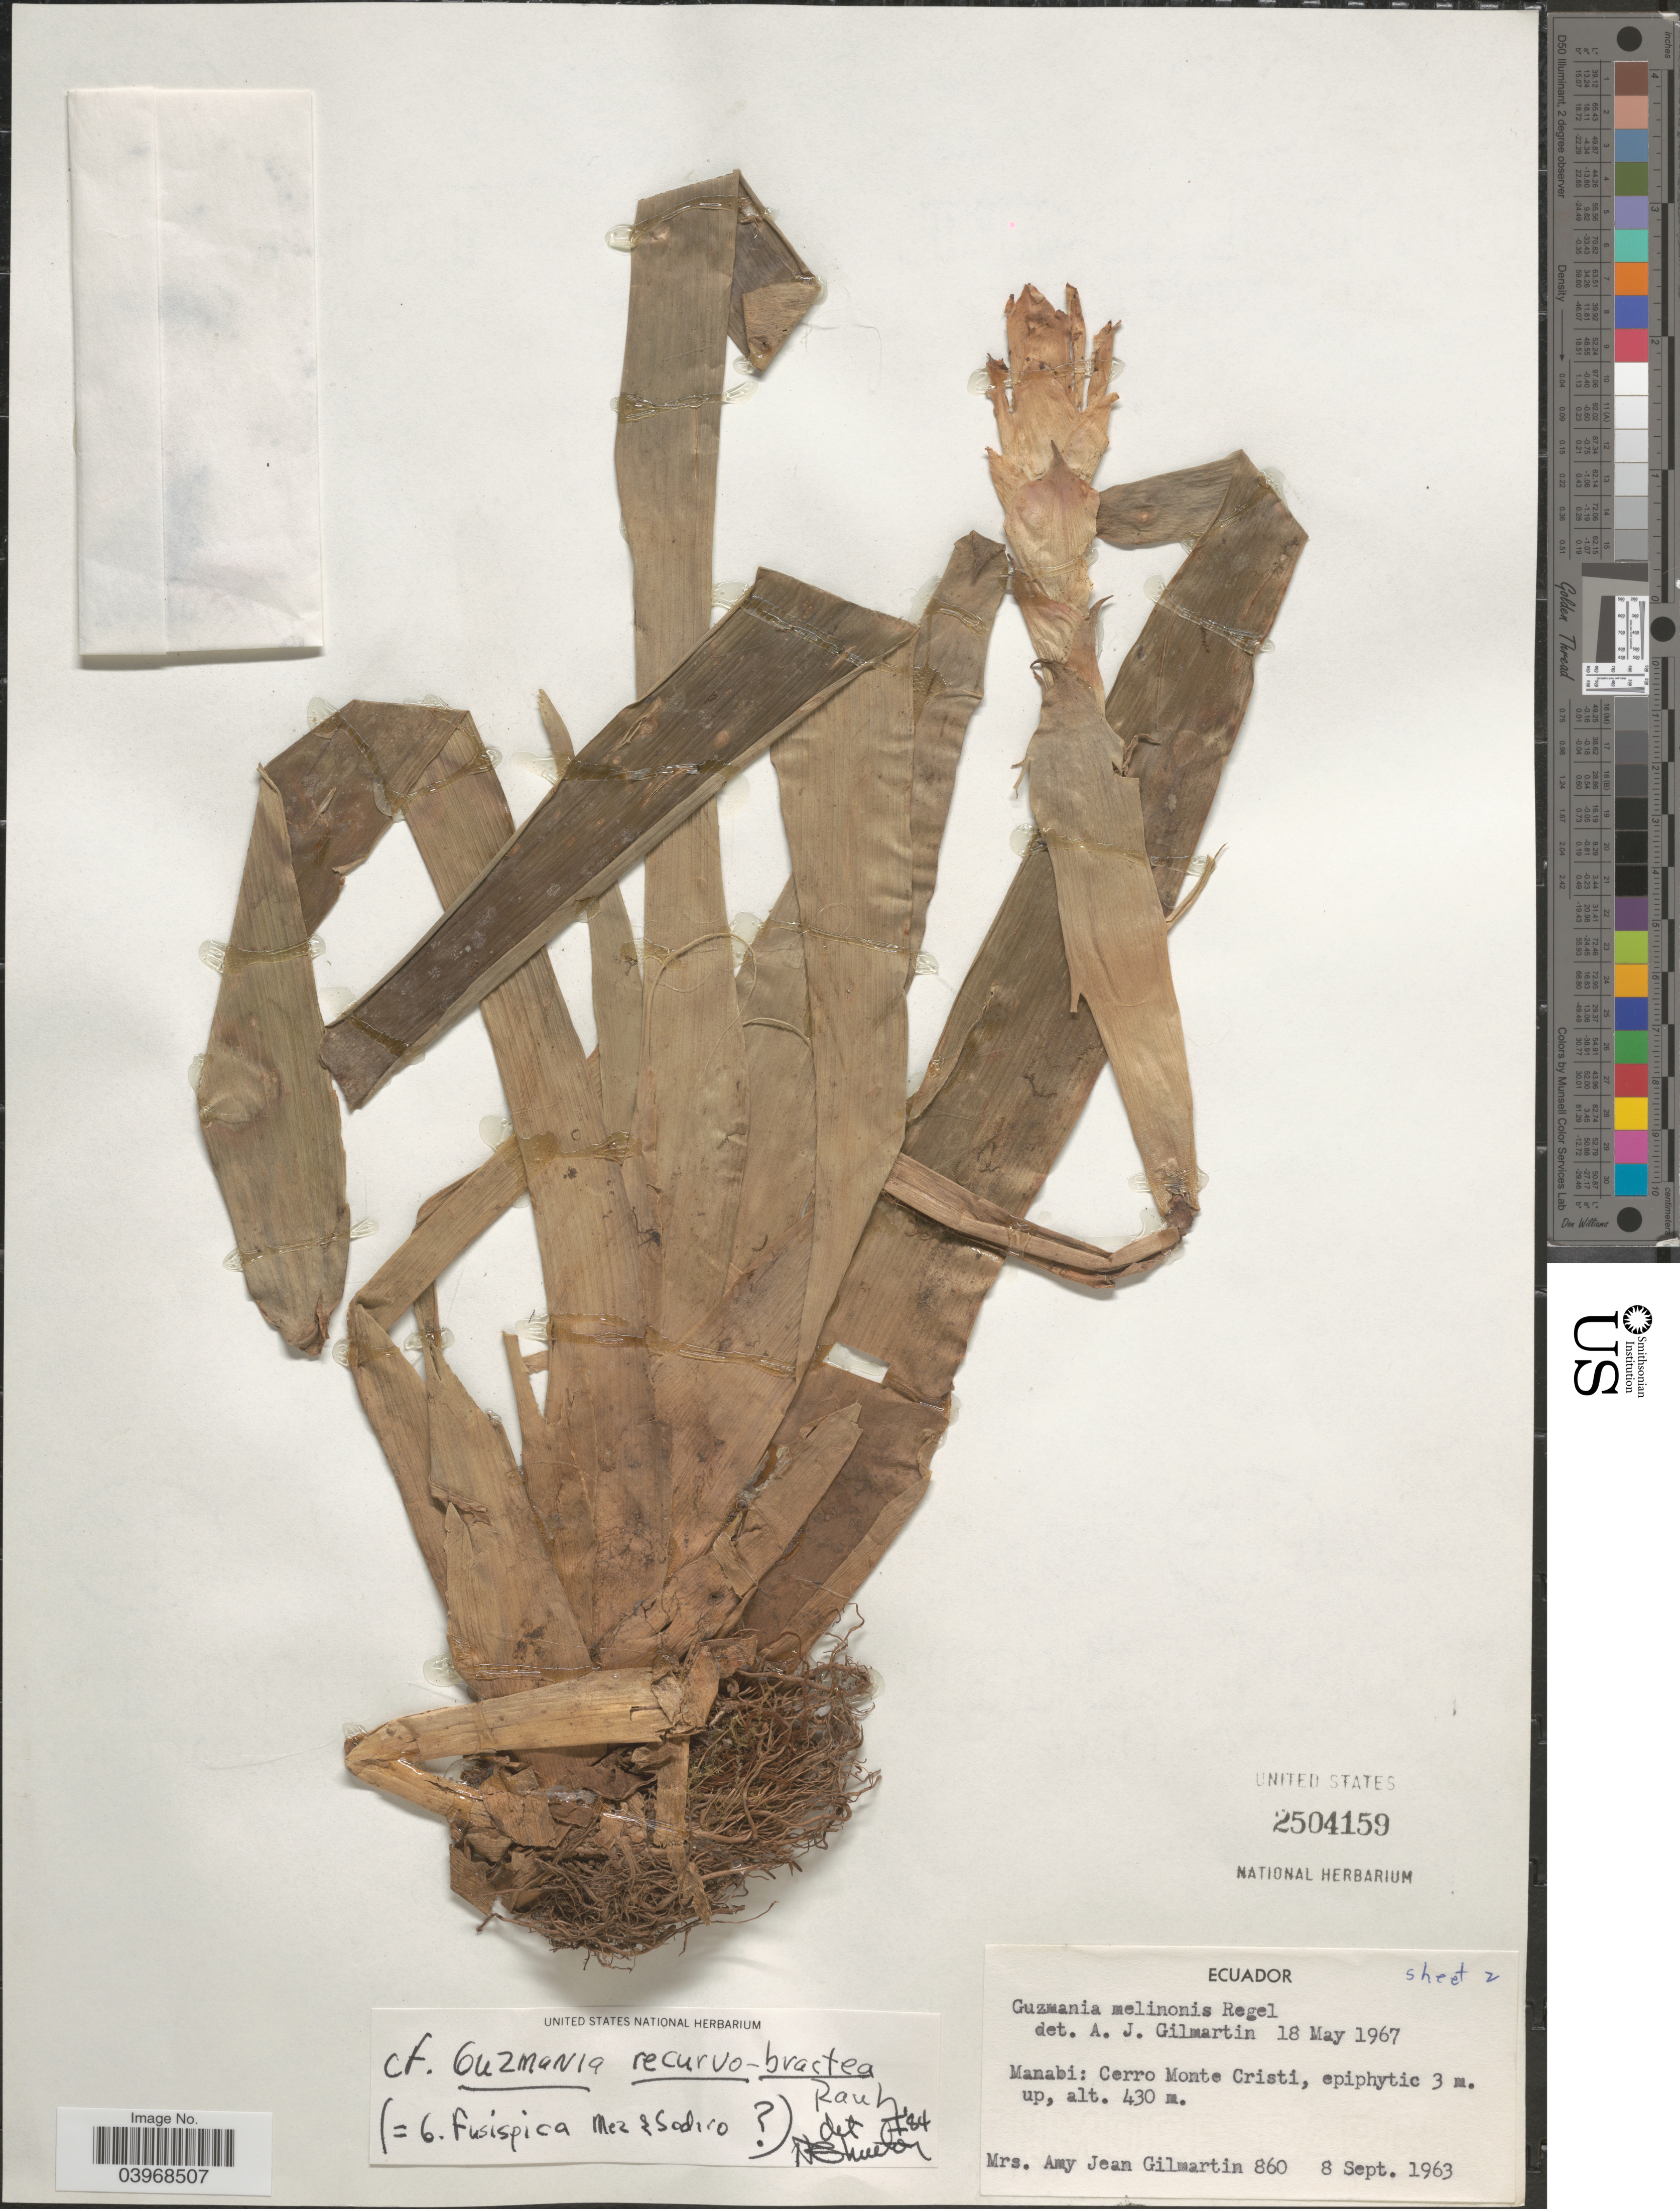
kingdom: Plantae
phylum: Tracheophyta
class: Liliopsida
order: Poales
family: Bromeliaceae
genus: Guzmania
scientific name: Guzmania melinonis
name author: Regel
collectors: A. J. Gilmartin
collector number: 860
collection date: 1963-09-08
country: Ecuador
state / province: Manabí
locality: Cerro Monte Cristi.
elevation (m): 430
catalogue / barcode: US 2504159